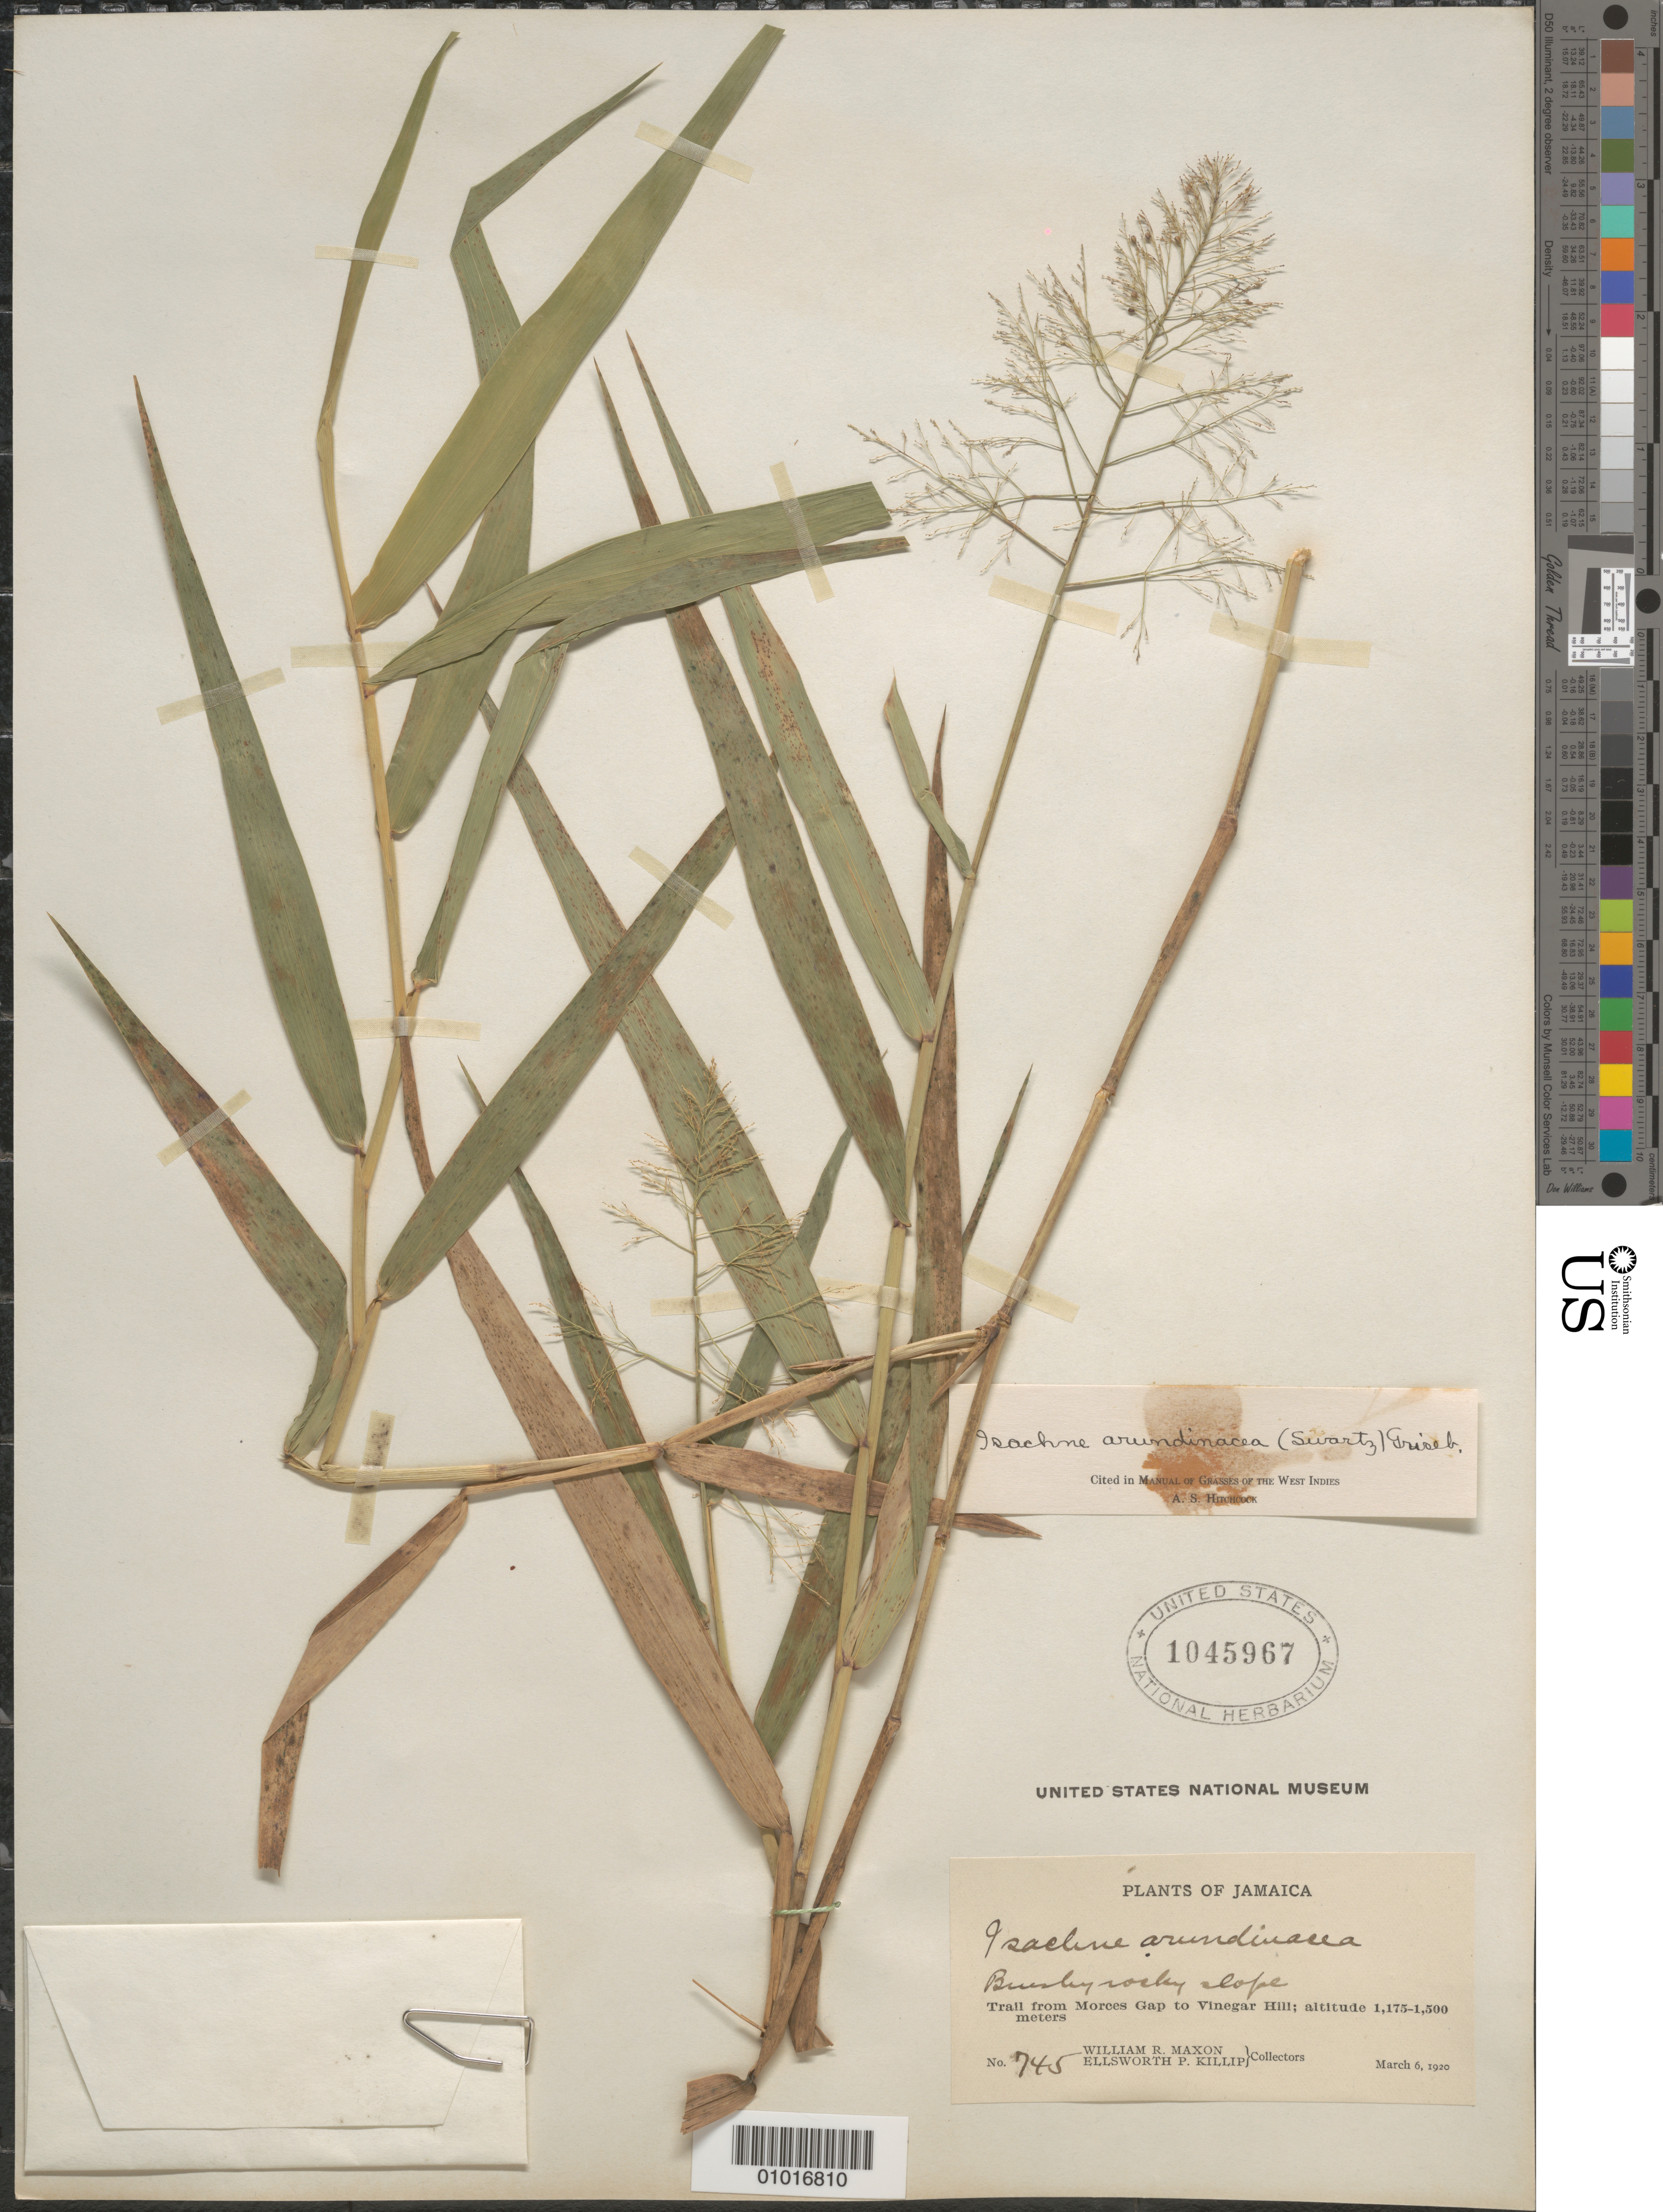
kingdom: Plantae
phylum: Tracheophyta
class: Liliopsida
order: Poales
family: Poaceae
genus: Isachne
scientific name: Isachne arundinacea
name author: (Sw.) Griseb.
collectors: W. R. Maxon & E. P. Killip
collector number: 745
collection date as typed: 06 Mar 1920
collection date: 1920-03-06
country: Jamaica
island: Jamaica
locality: Trail from Morces Gap to Vinegar Hill;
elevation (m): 1175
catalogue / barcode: US 1045967